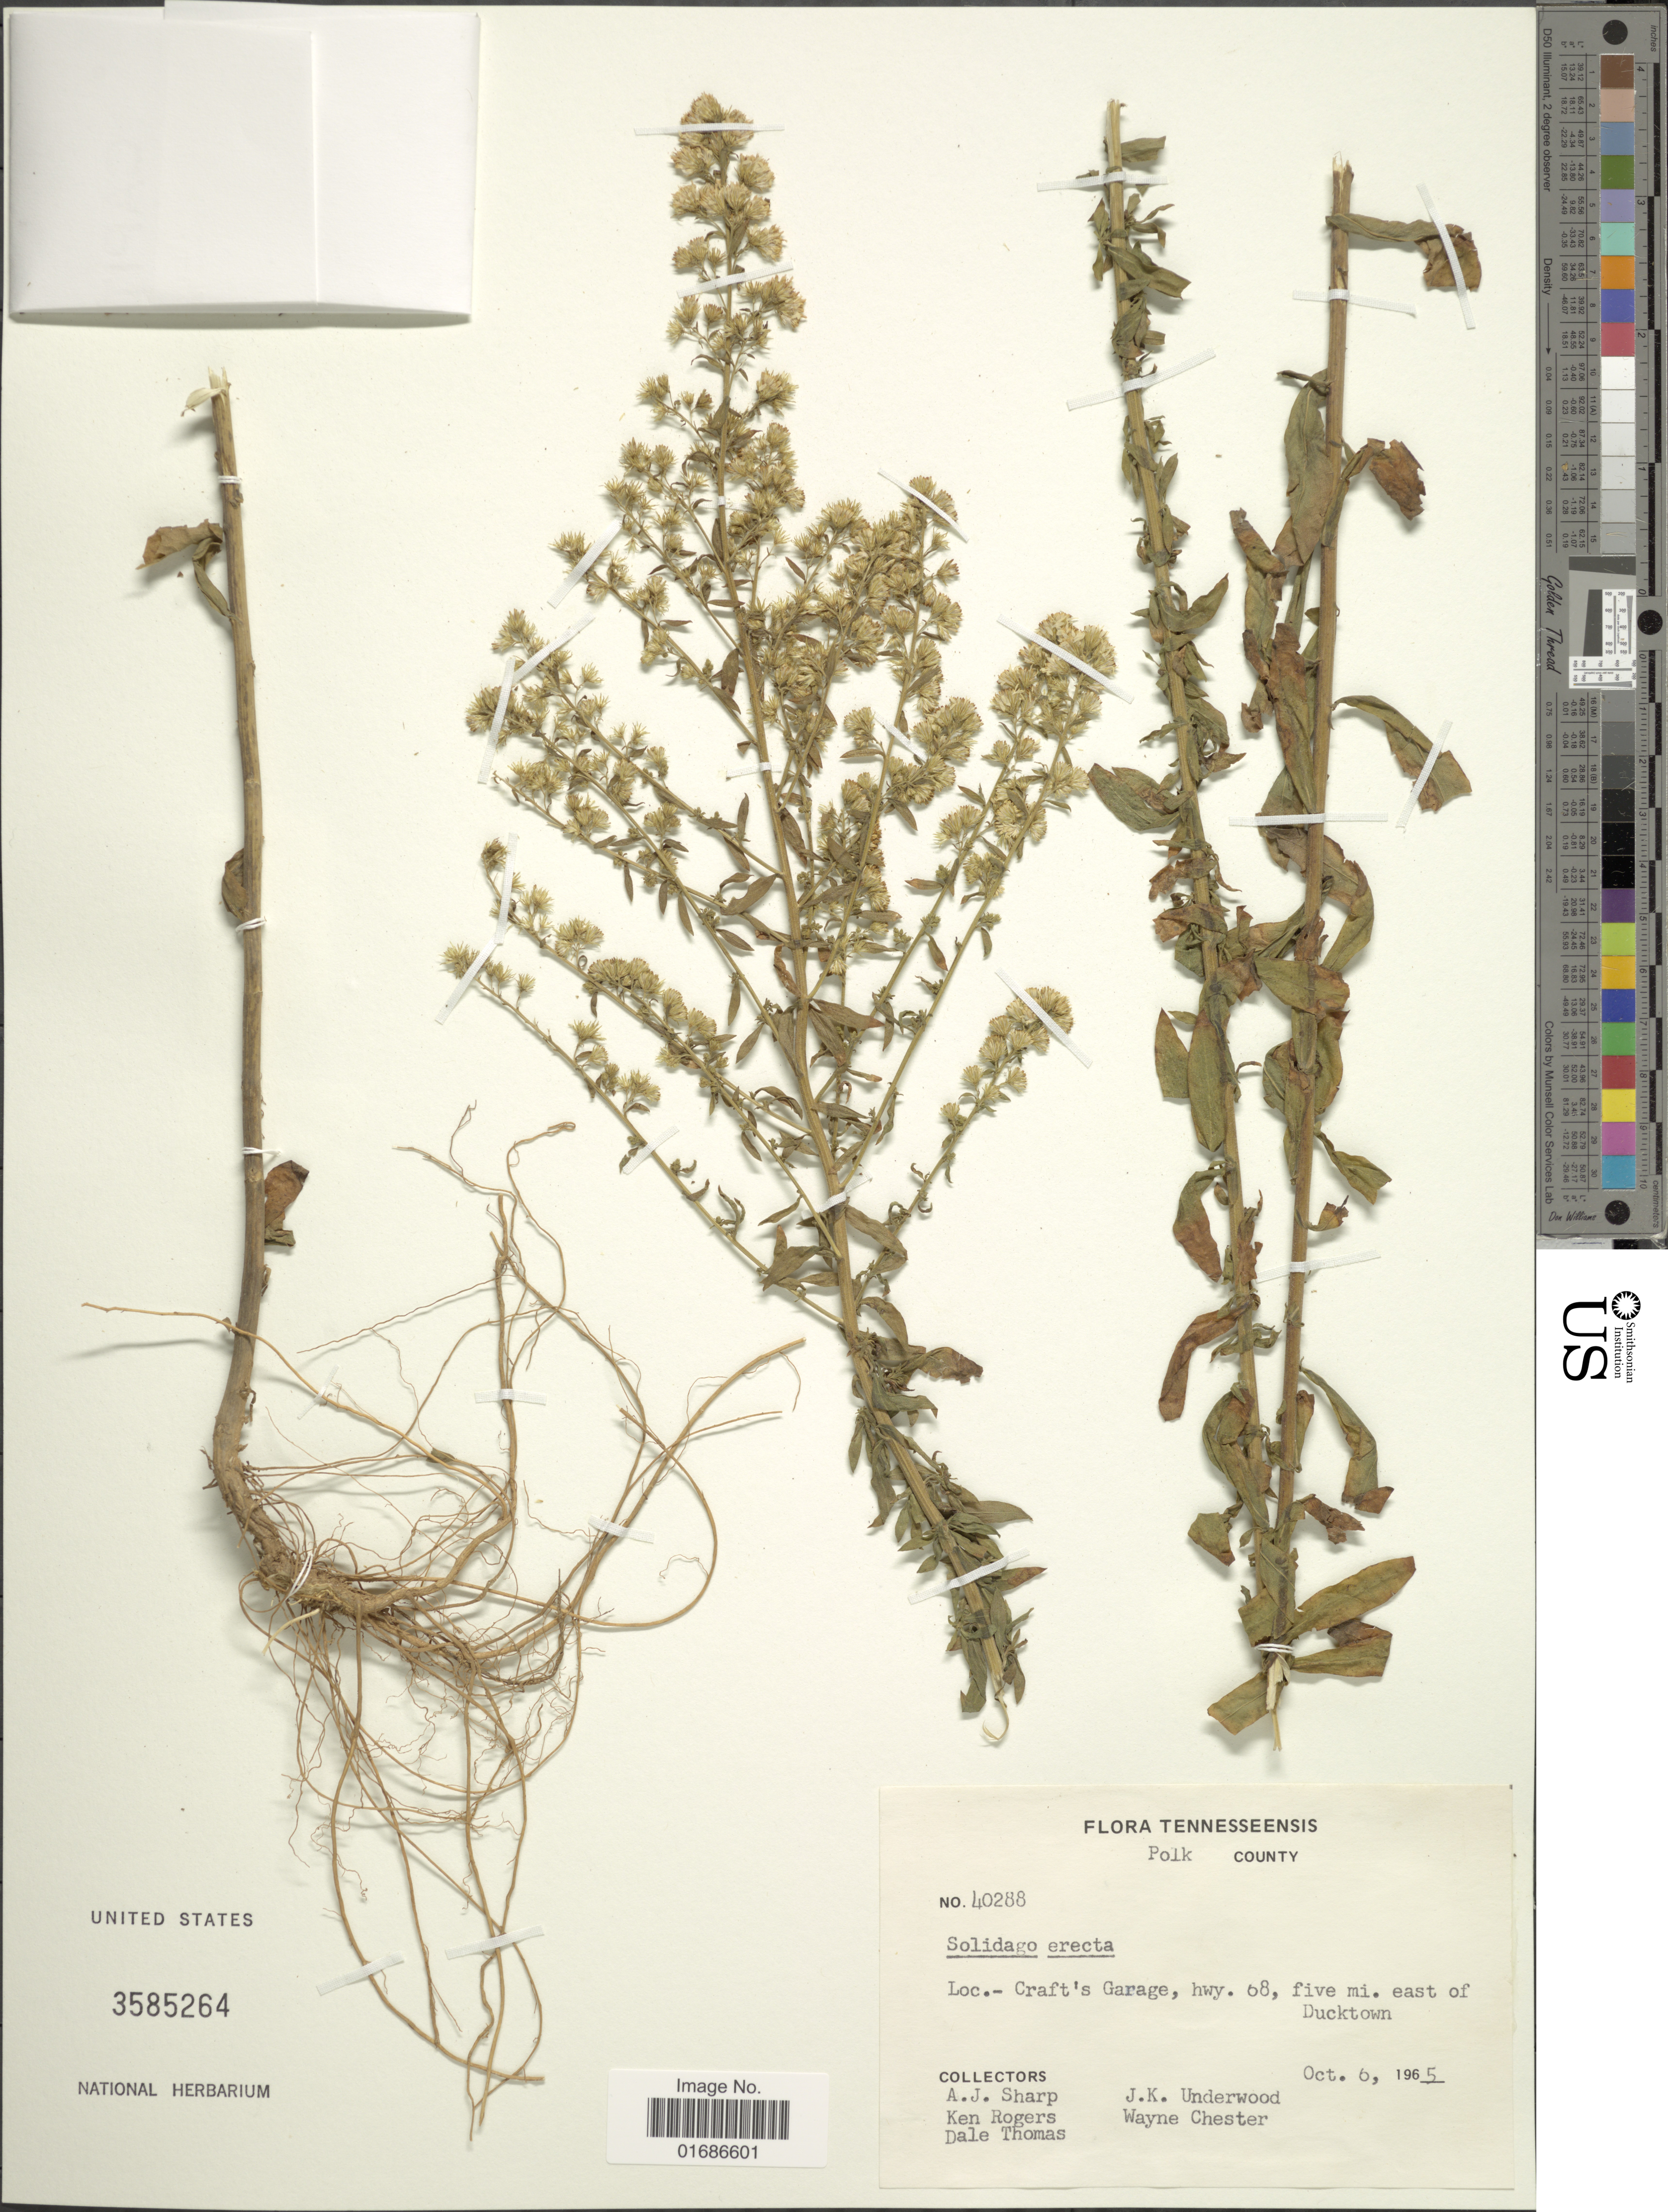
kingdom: Plantae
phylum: Tracheophyta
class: Magnoliopsida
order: Asterales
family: Asteraceae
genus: Solidago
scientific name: Solidago erecta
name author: Pursh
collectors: A. J. Sharp, K. Rogers, D. Thomas, J. K. Underwood & W. V. Chester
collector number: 40288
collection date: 1965-10-06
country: United States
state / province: Tennessee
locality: Polk County, Craft's Garage, hwy 68, five mi. east of Ducktown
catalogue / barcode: US 3585264